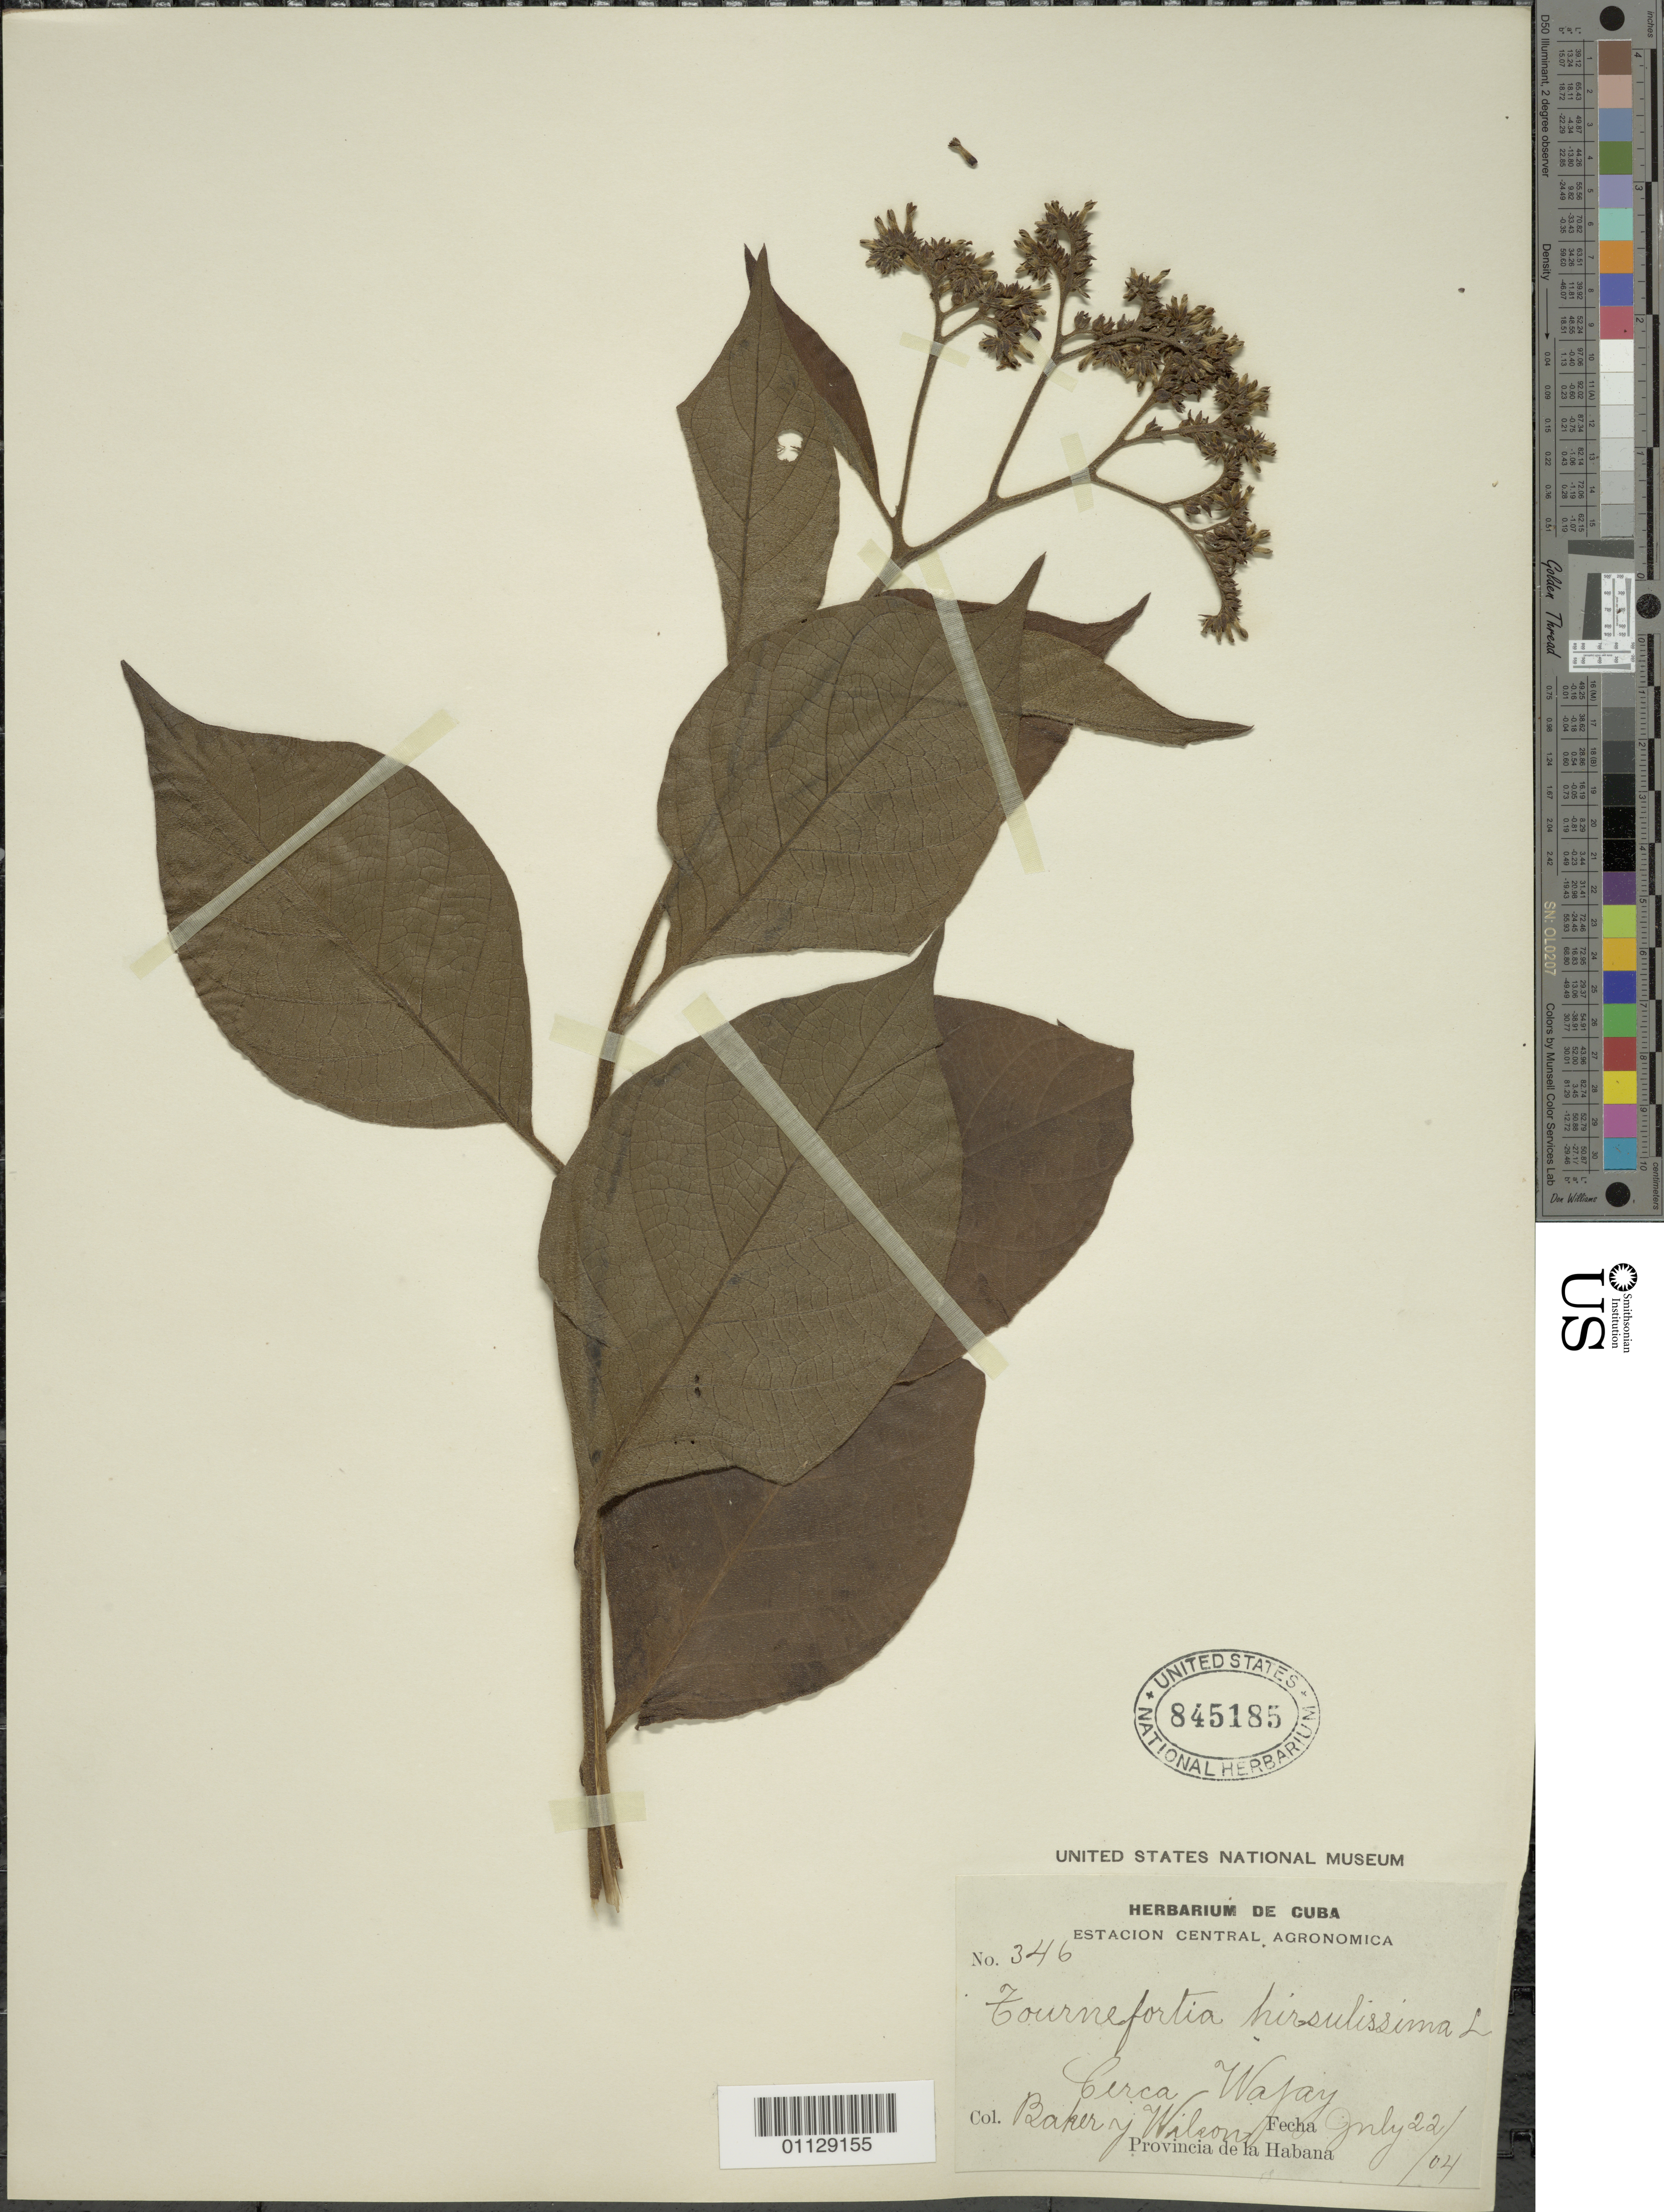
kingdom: Plantae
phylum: Tracheophyta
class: Magnoliopsida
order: Boraginales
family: Heliotropiaceae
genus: Tournefortia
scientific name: Tournefortia hirsutissima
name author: L.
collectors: B. Wilson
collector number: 346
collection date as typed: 22 Jul 1904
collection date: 1904-07-22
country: Cuba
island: Cuba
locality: Cerca, Wajay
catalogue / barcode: US 845185